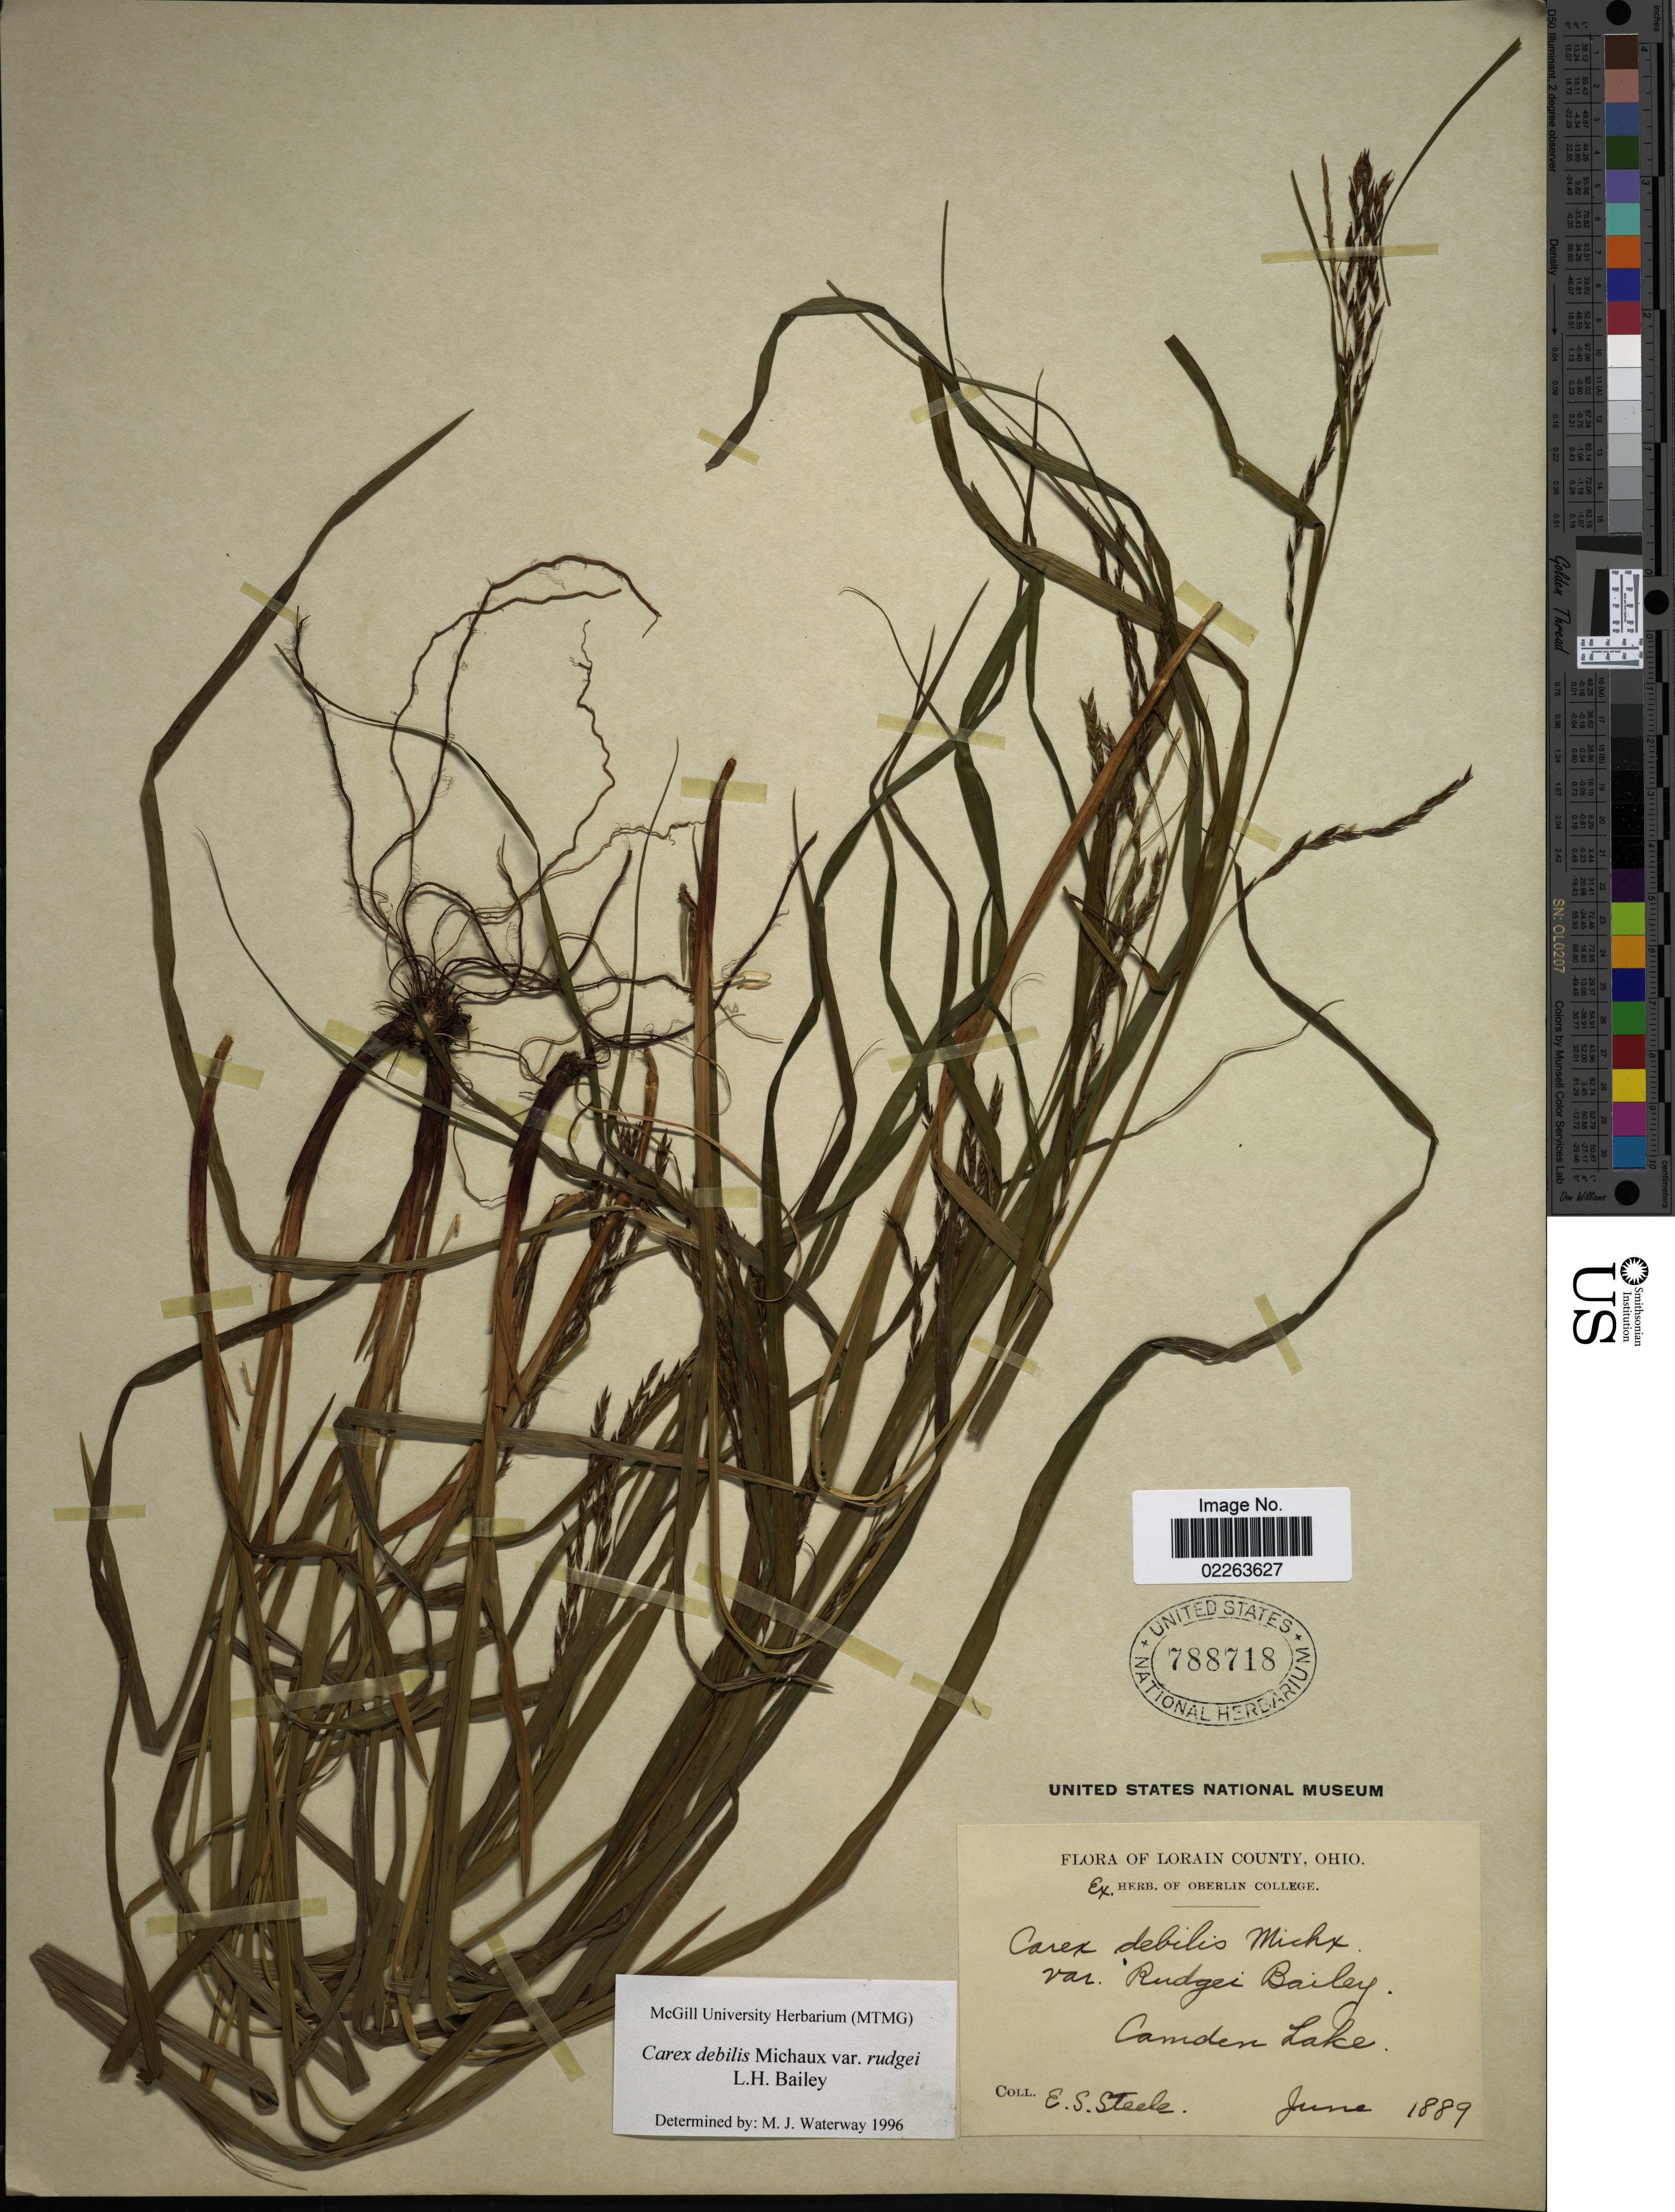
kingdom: Plantae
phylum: Tracheophyta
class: Liliopsida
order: Poales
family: Cyperaceae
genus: Carex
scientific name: Carex flexuosa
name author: Muhl. ex Willd.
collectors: E. Steele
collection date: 1889-06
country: United States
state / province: Ohio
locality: Lorain County. Camden Lake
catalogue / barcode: US 788718